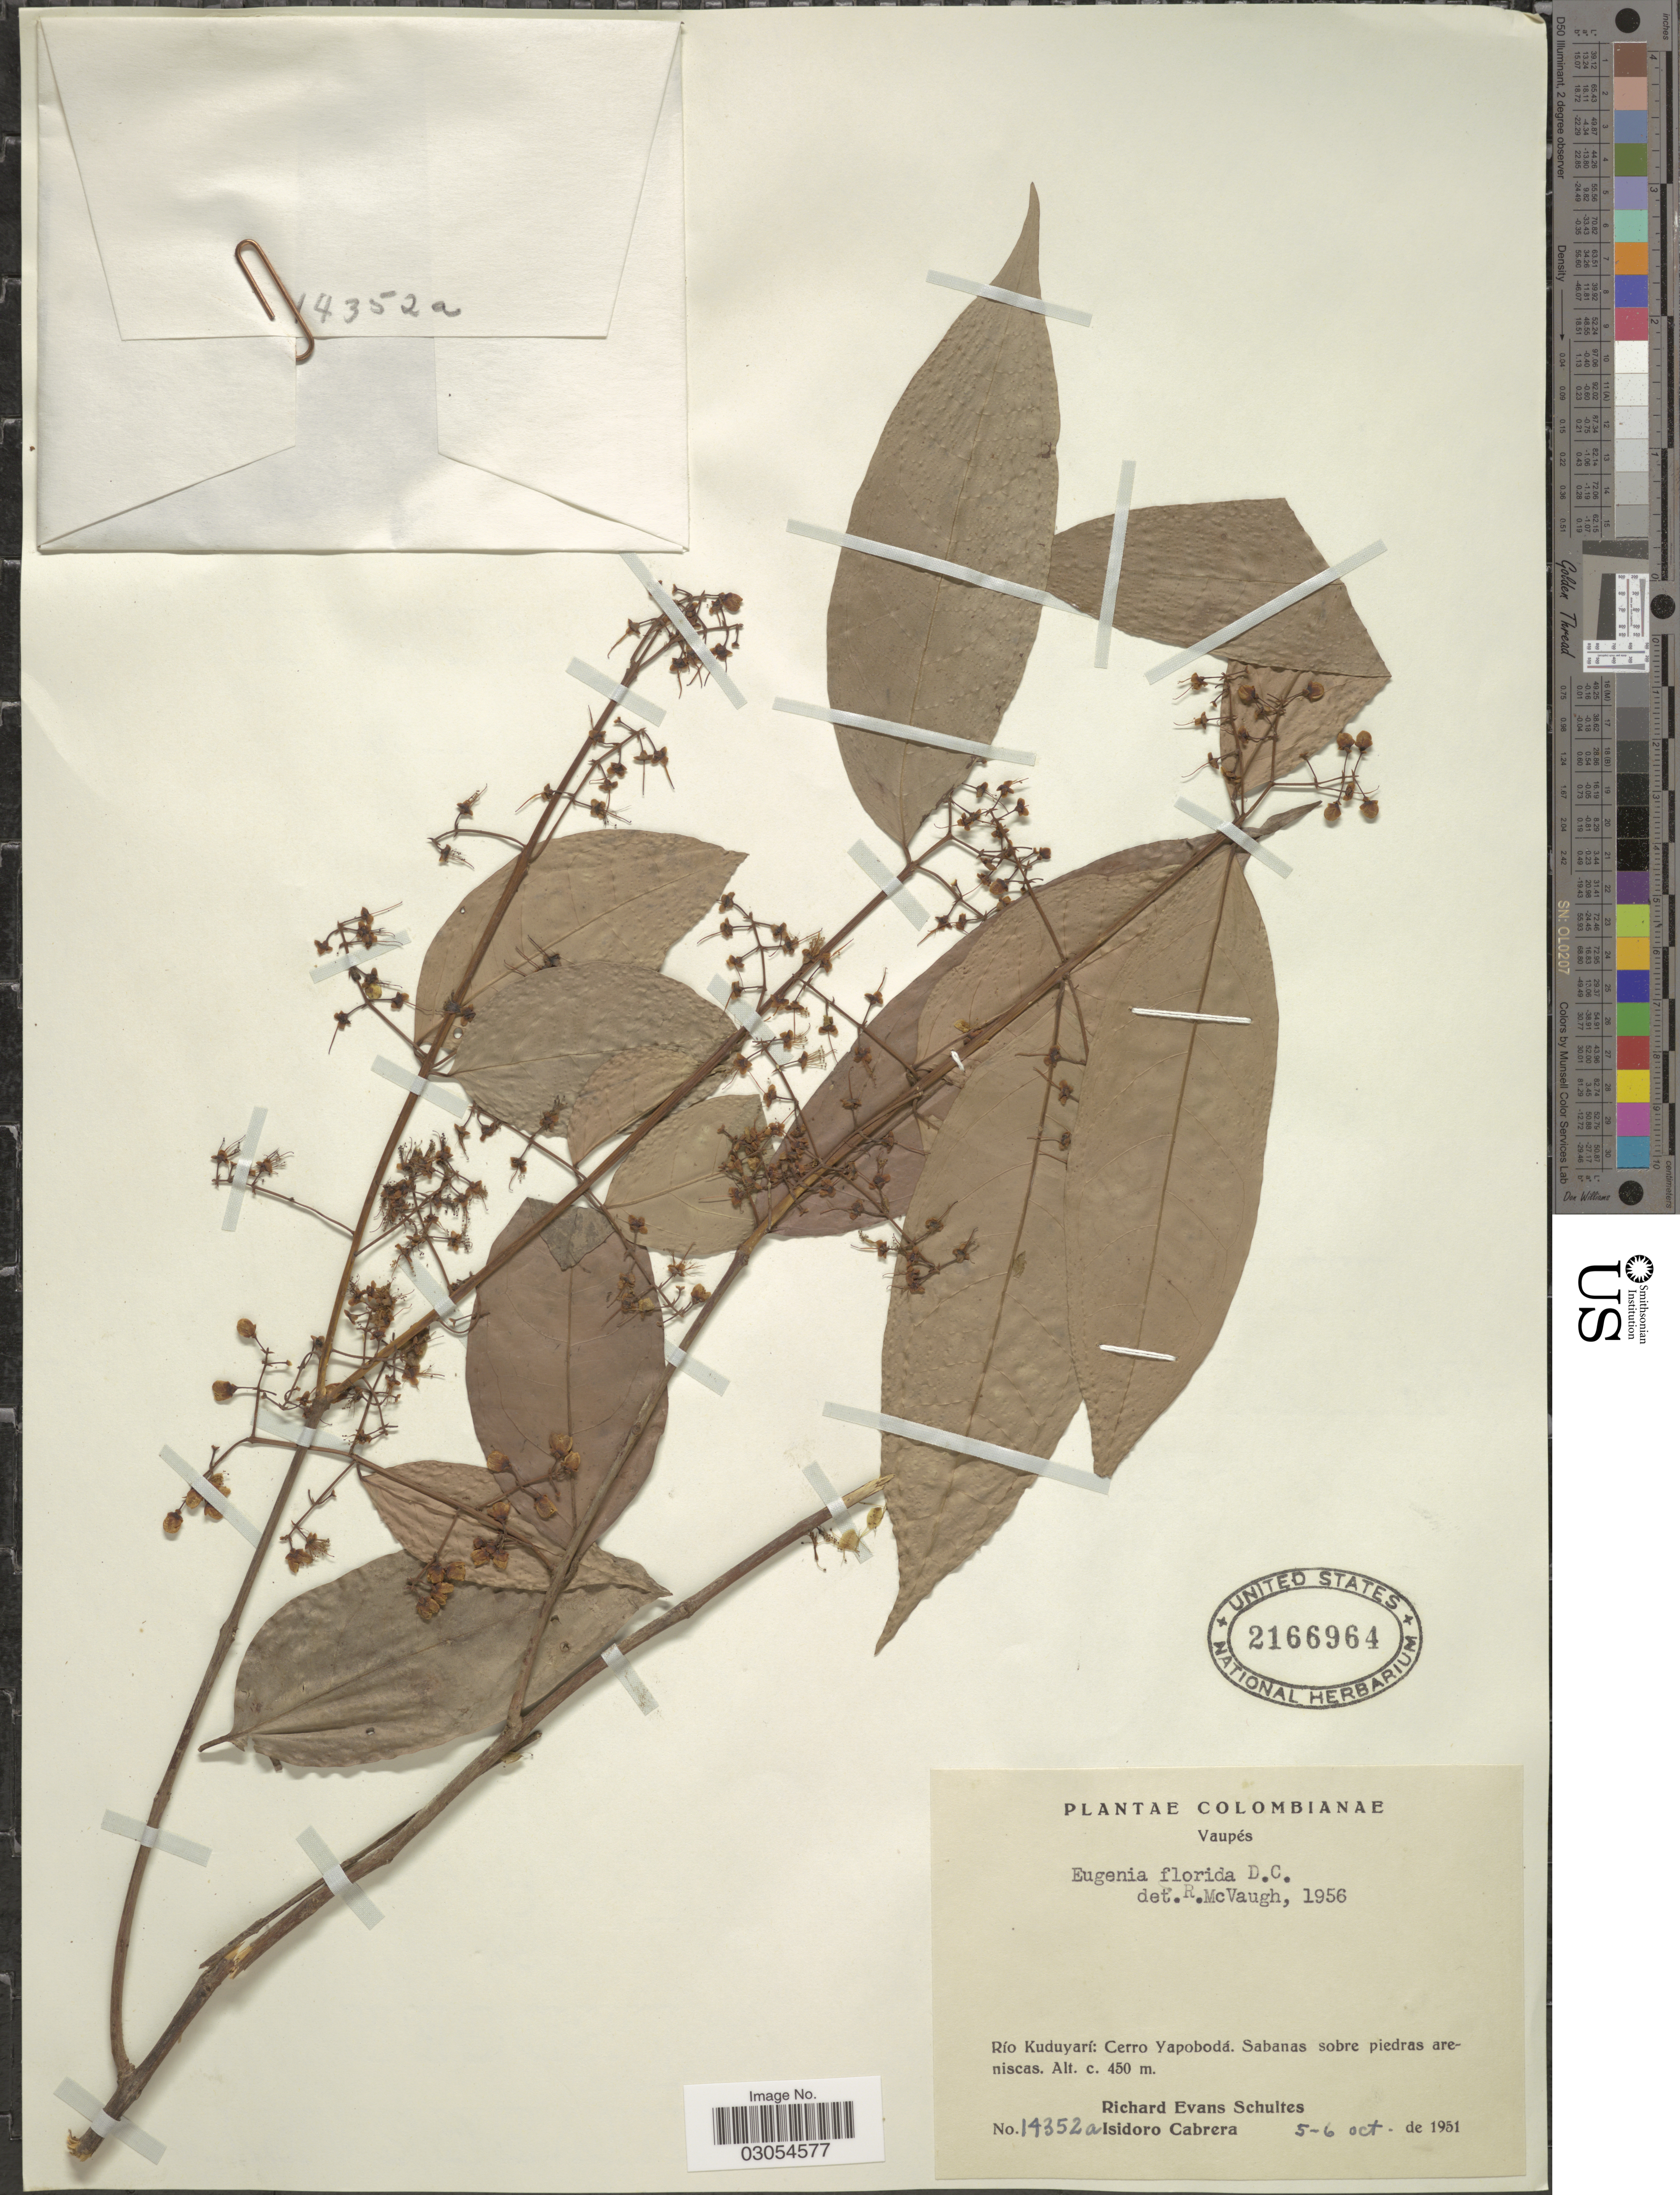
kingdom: Plantae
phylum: Tracheophyta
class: Magnoliopsida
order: Myrtales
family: Myrtaceae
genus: Eugenia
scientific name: Eugenia florida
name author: DC.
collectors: R. E. Schultes & I. Cabrera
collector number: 14352a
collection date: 1951-10-05/1951-10-06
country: Colombia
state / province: Vaupés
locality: Río Kuduyarí: Cerro Yapobodá. Sabanas sobre piedras areniscas.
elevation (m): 450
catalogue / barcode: US 2166964